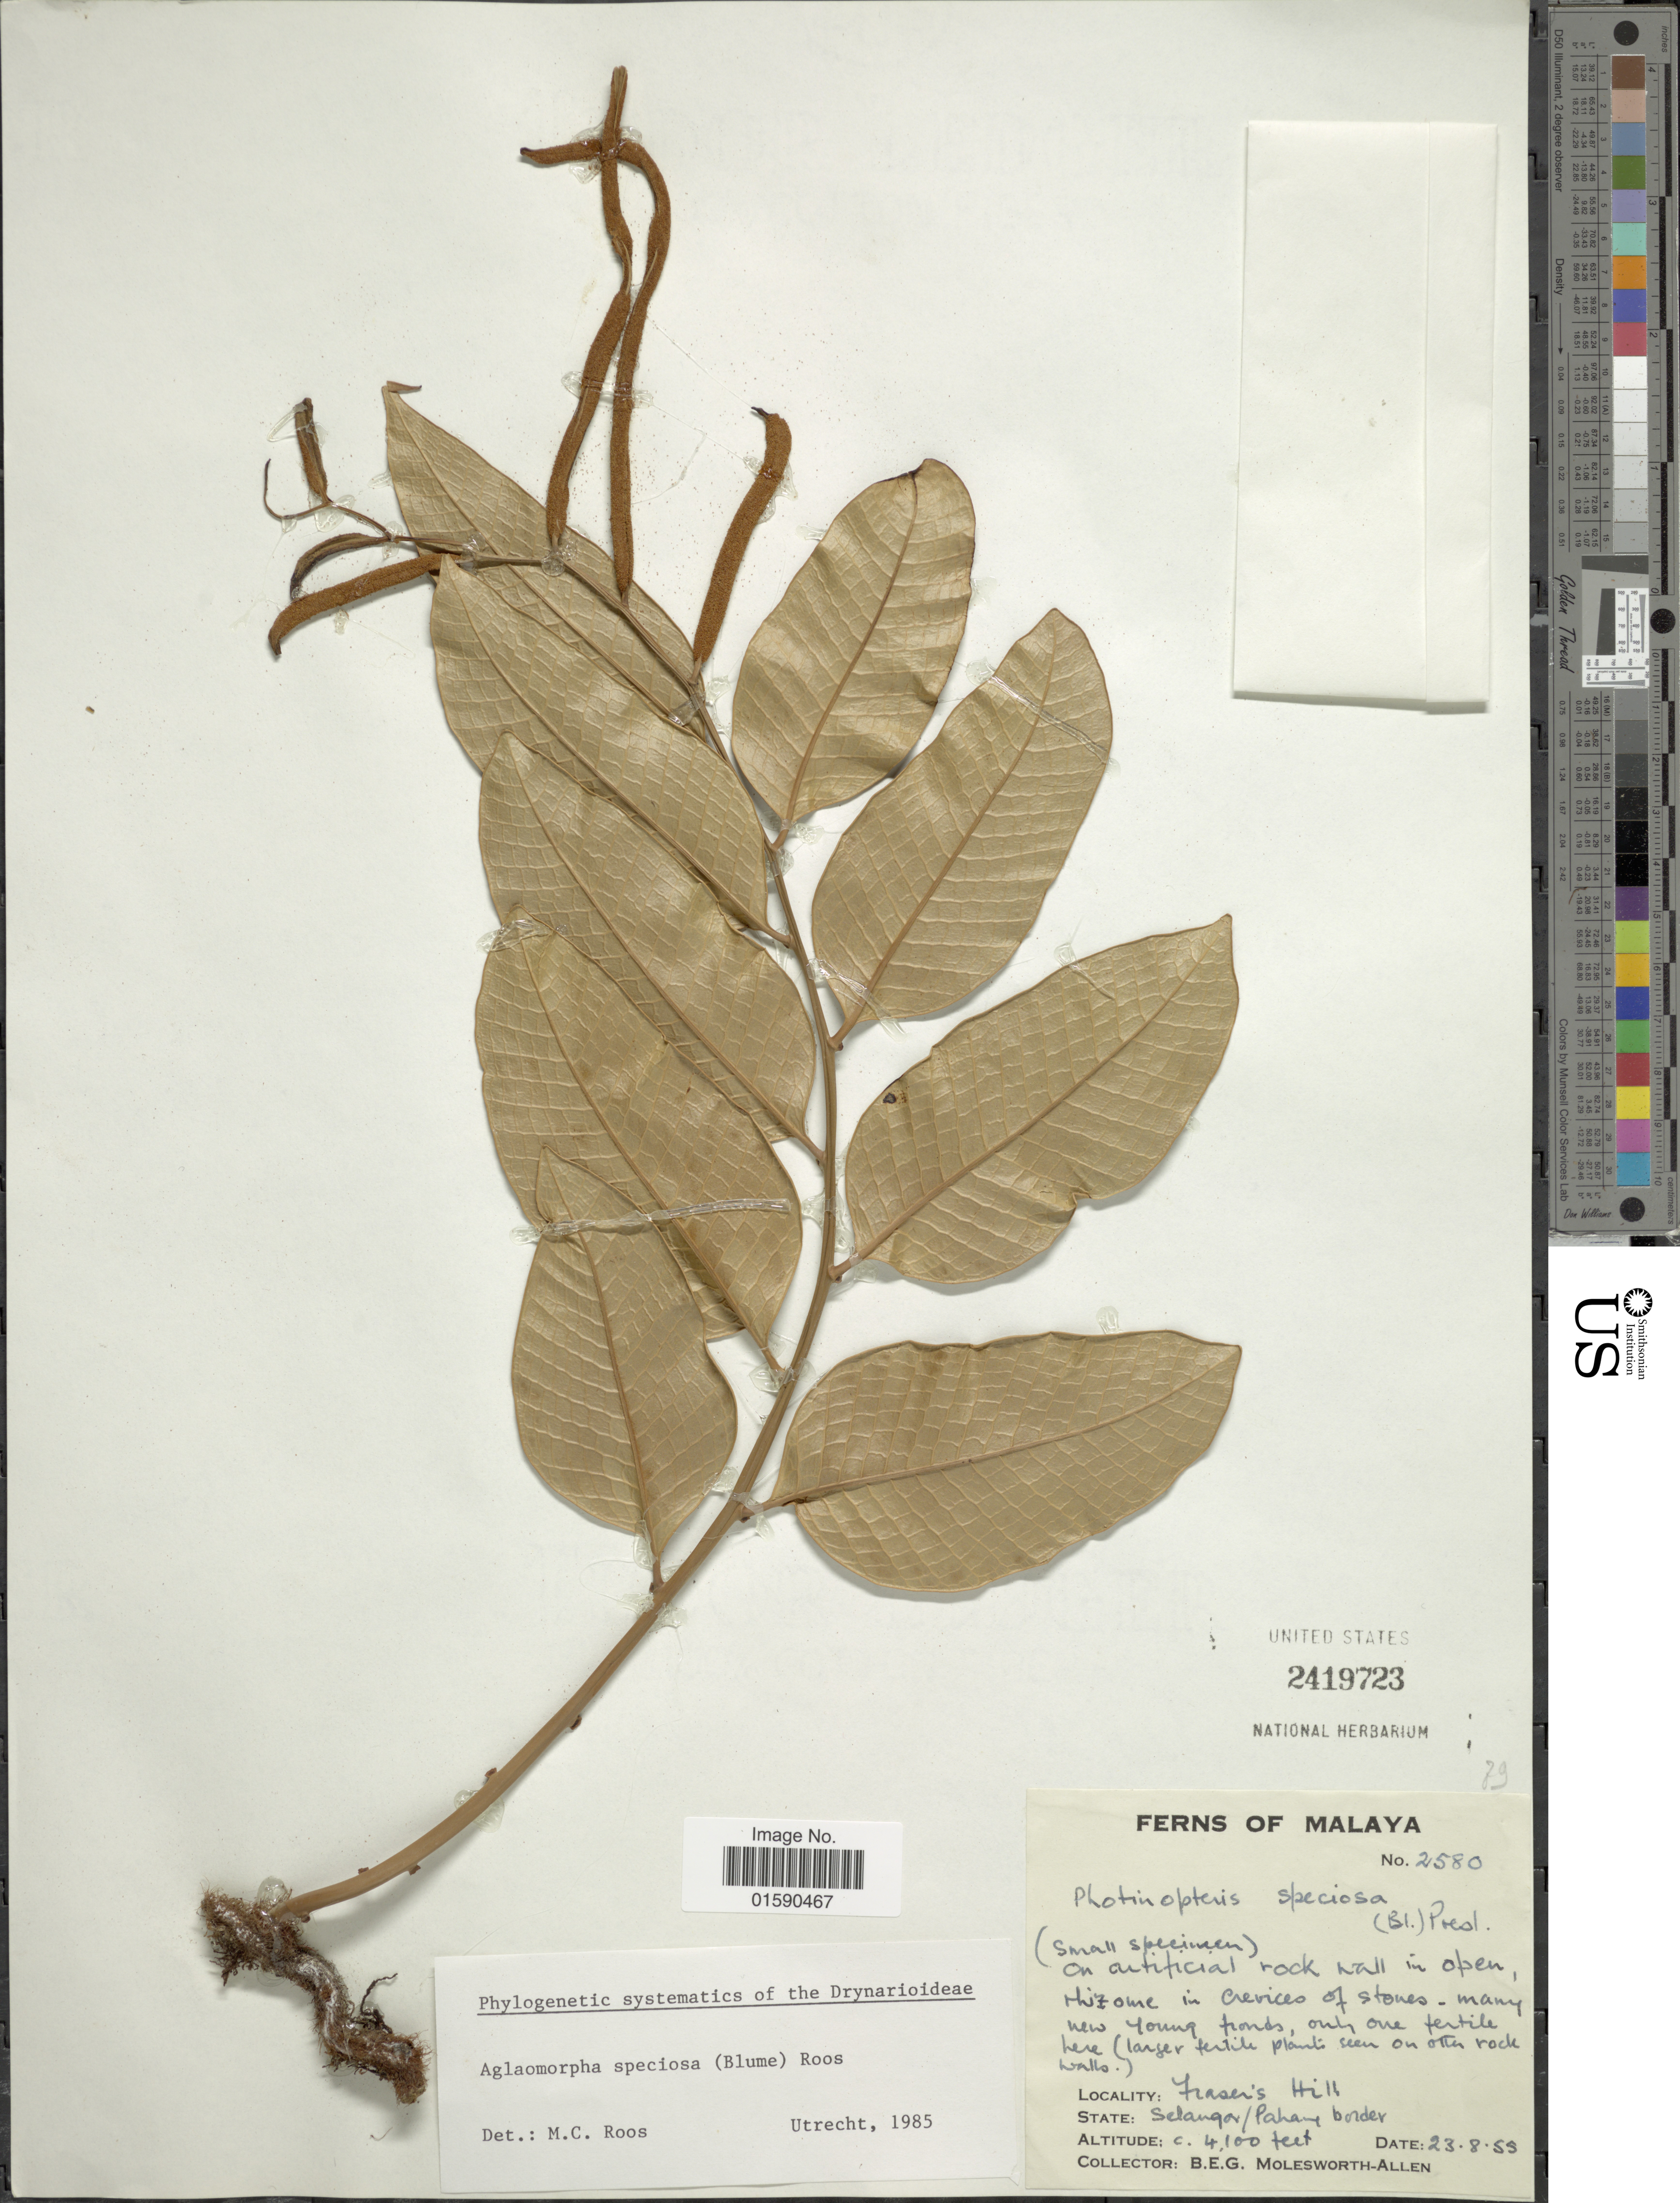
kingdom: Plantae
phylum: Tracheophyta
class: Polypodiopsida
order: Polypodiales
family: Polypodiaceae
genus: Aglaomorpha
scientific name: Aglaomorpha speciosa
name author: (Blume) M.C. Roos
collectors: B. E. G. Molesworth-Allen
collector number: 2580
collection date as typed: Transcribed d/m/y: 23/8/55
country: Malaysia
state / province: Selangor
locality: Fraser's Hill, Selangor, Pahang border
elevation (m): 1250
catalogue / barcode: US 2419723